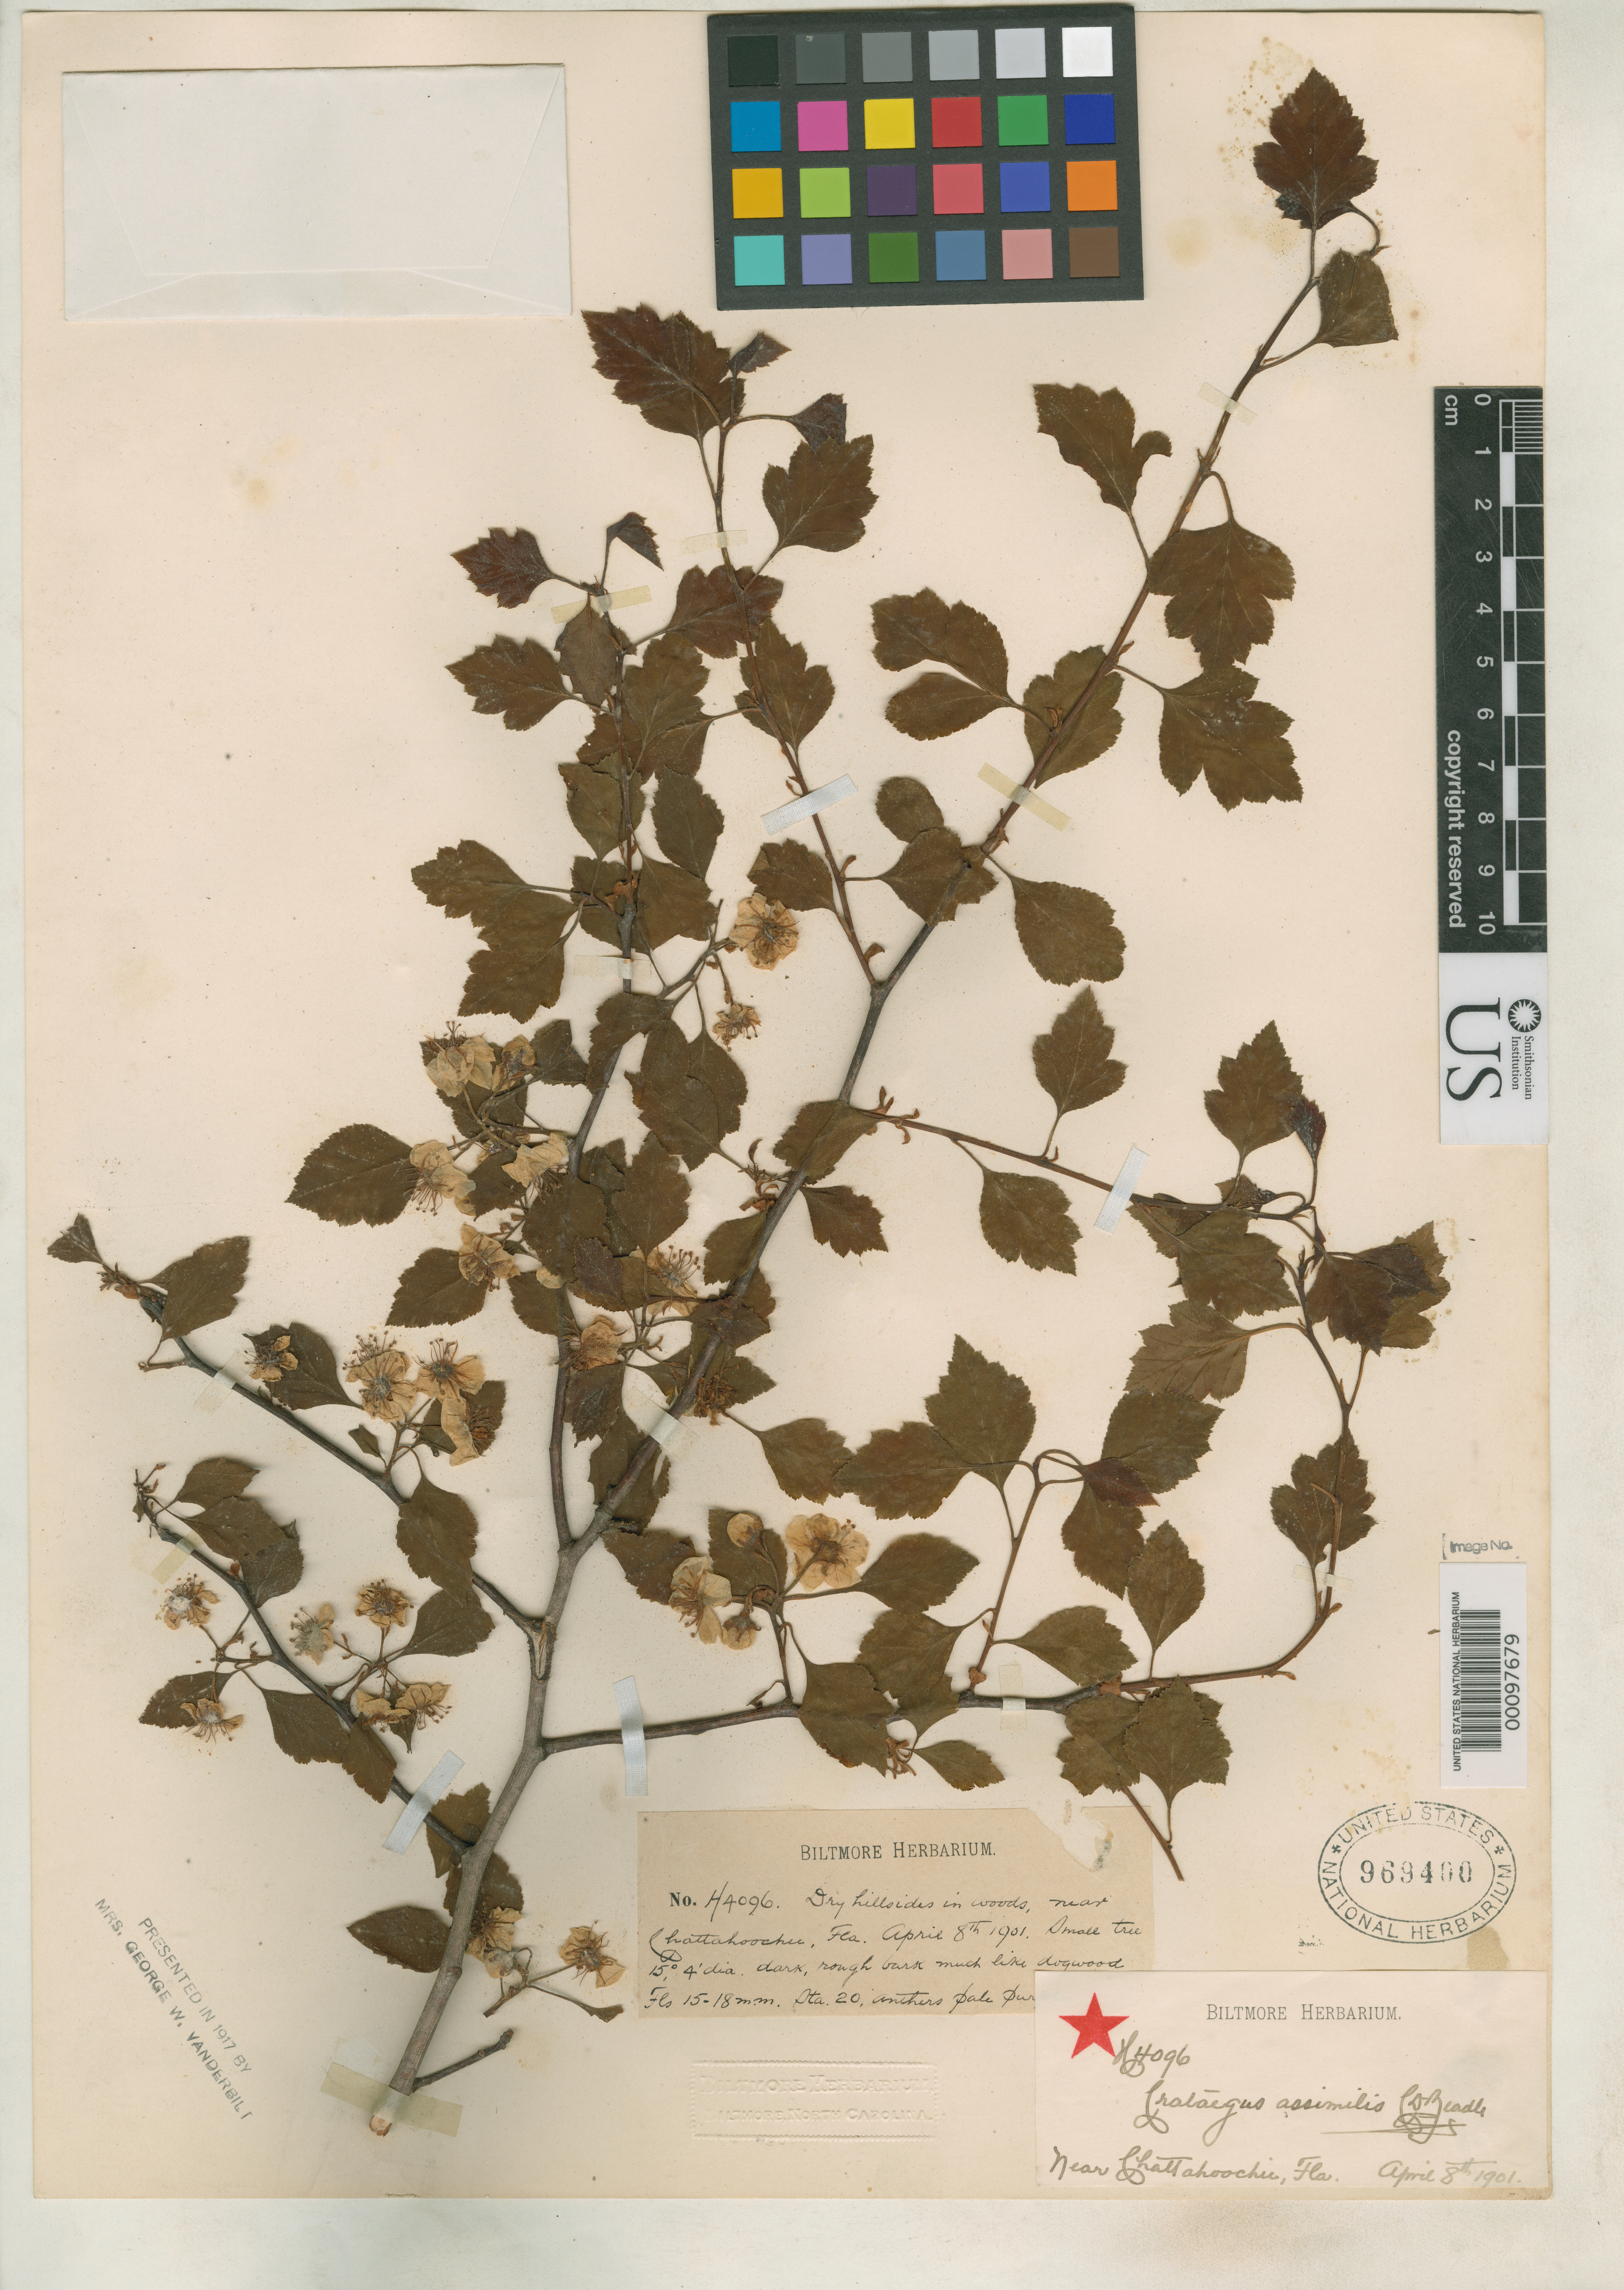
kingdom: Plantae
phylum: Tracheophyta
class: Magnoliopsida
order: Rosales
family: Rosaceae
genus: Crataegus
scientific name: Crataegus assimilis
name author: Beadle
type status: Syntype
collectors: ex herb. Biltmore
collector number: H 4096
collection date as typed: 08 Apr 1901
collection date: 1901-04-08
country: United States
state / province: Florida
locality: Near Chattahoachii.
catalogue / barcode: US 969400